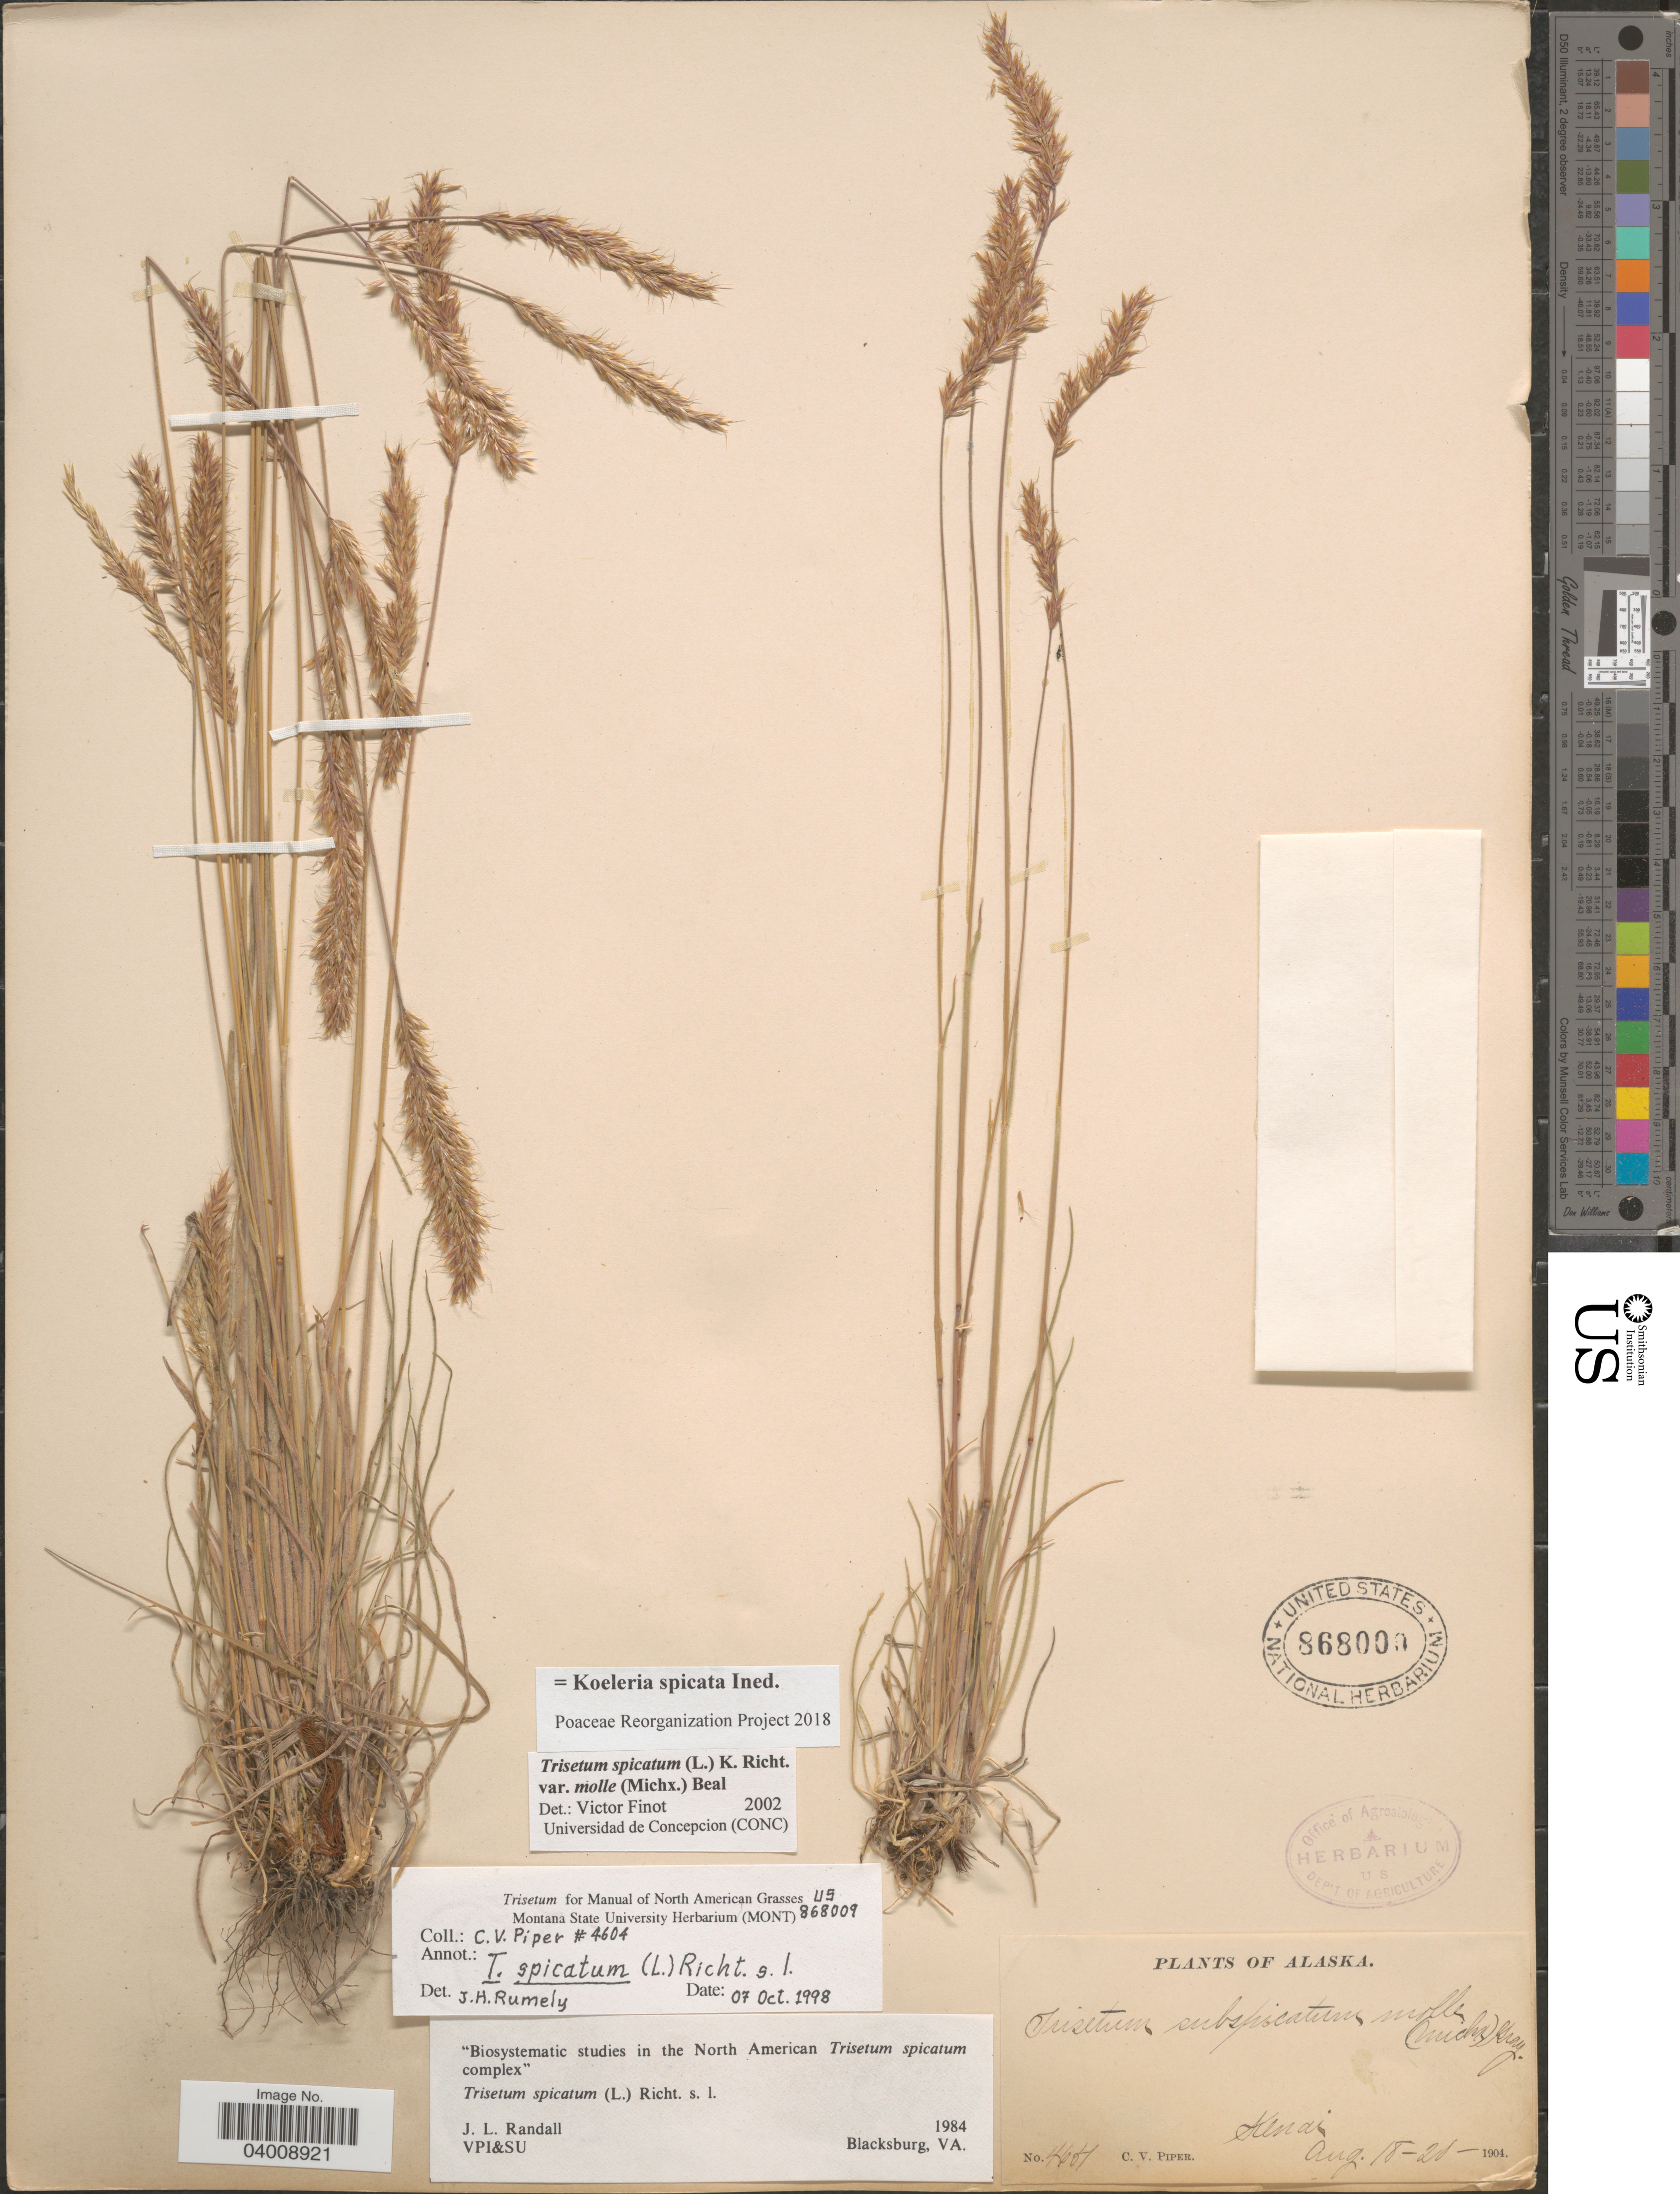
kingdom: Plantae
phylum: Tracheophyta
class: Liliopsida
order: Poales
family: Poaceae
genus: Koeleria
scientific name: Koeleria spicata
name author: (L.) Barberá et al.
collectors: C. V. Piper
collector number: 4604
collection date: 1904-08-18/1904-08-21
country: United States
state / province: Alaska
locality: Kenai.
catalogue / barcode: US 868000